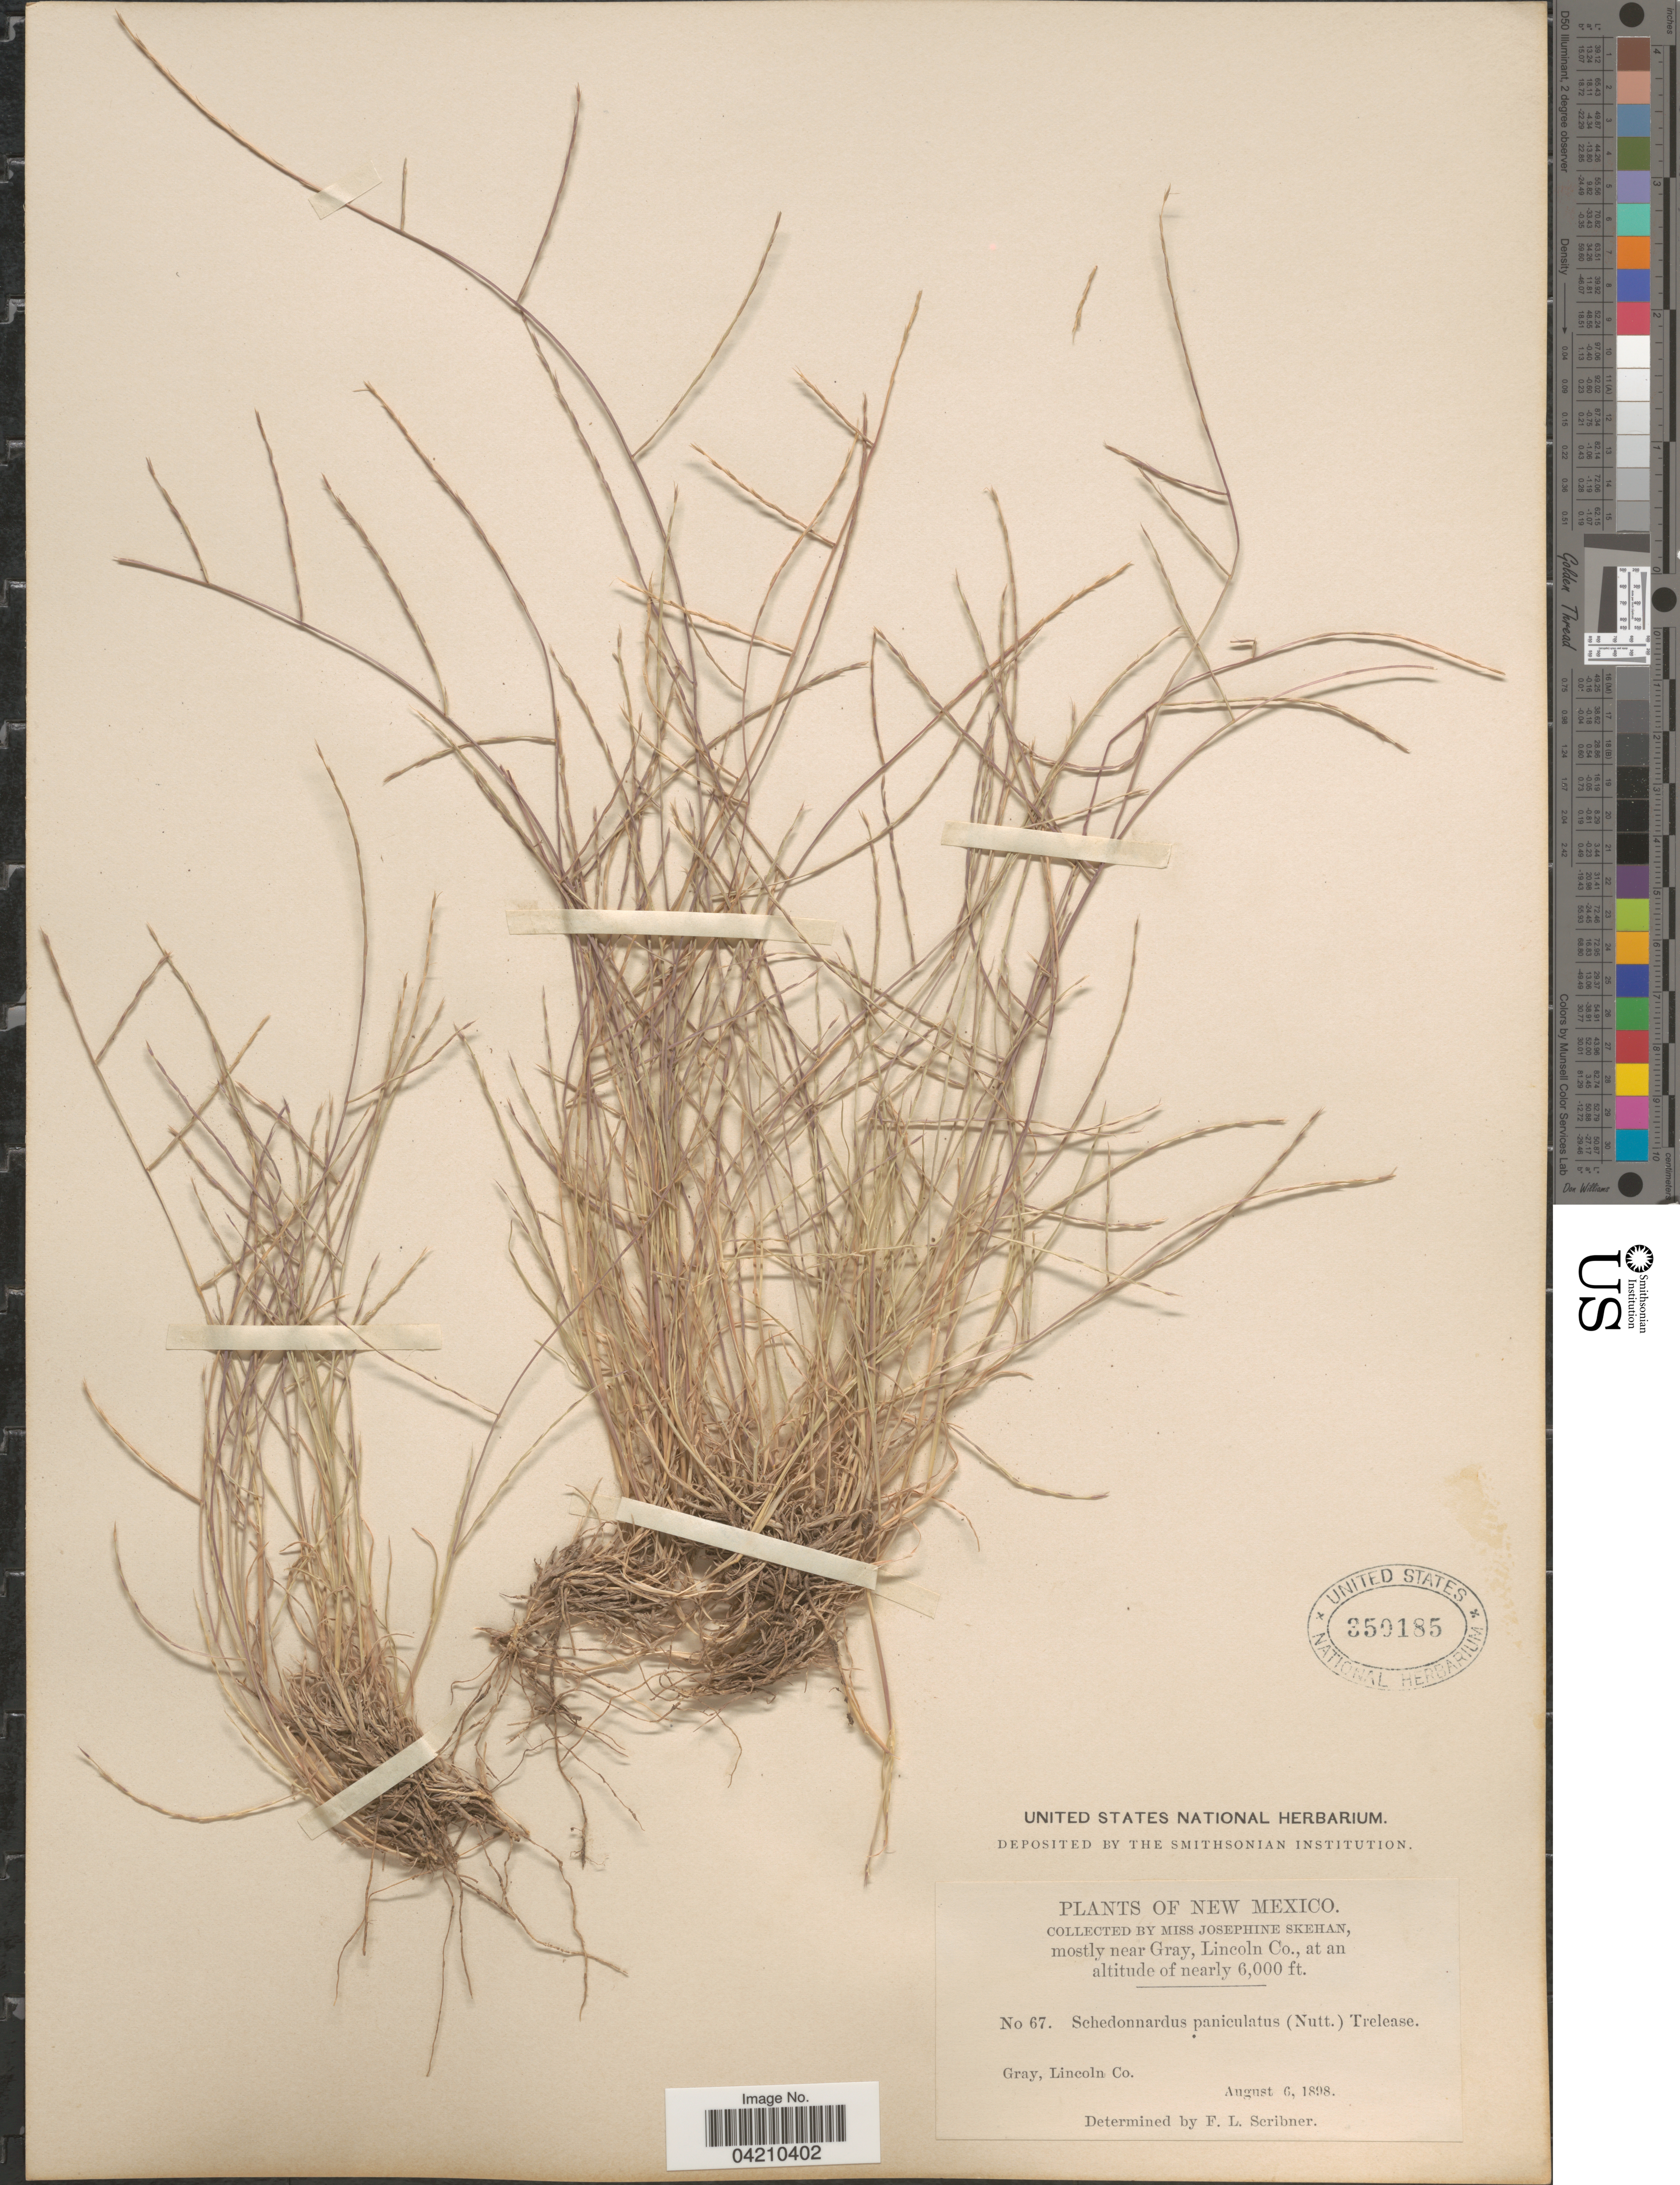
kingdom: Plantae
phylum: Tracheophyta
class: Liliopsida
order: Poales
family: Poaceae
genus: Muhlenbergia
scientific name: Muhlenbergia paniculata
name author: (Nutt.) Columbus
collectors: J. Skehan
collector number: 67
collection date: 1898-08-06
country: United States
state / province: New Mexico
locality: Mostly near Gray, Lincoln Co.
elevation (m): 1829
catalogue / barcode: US 350185